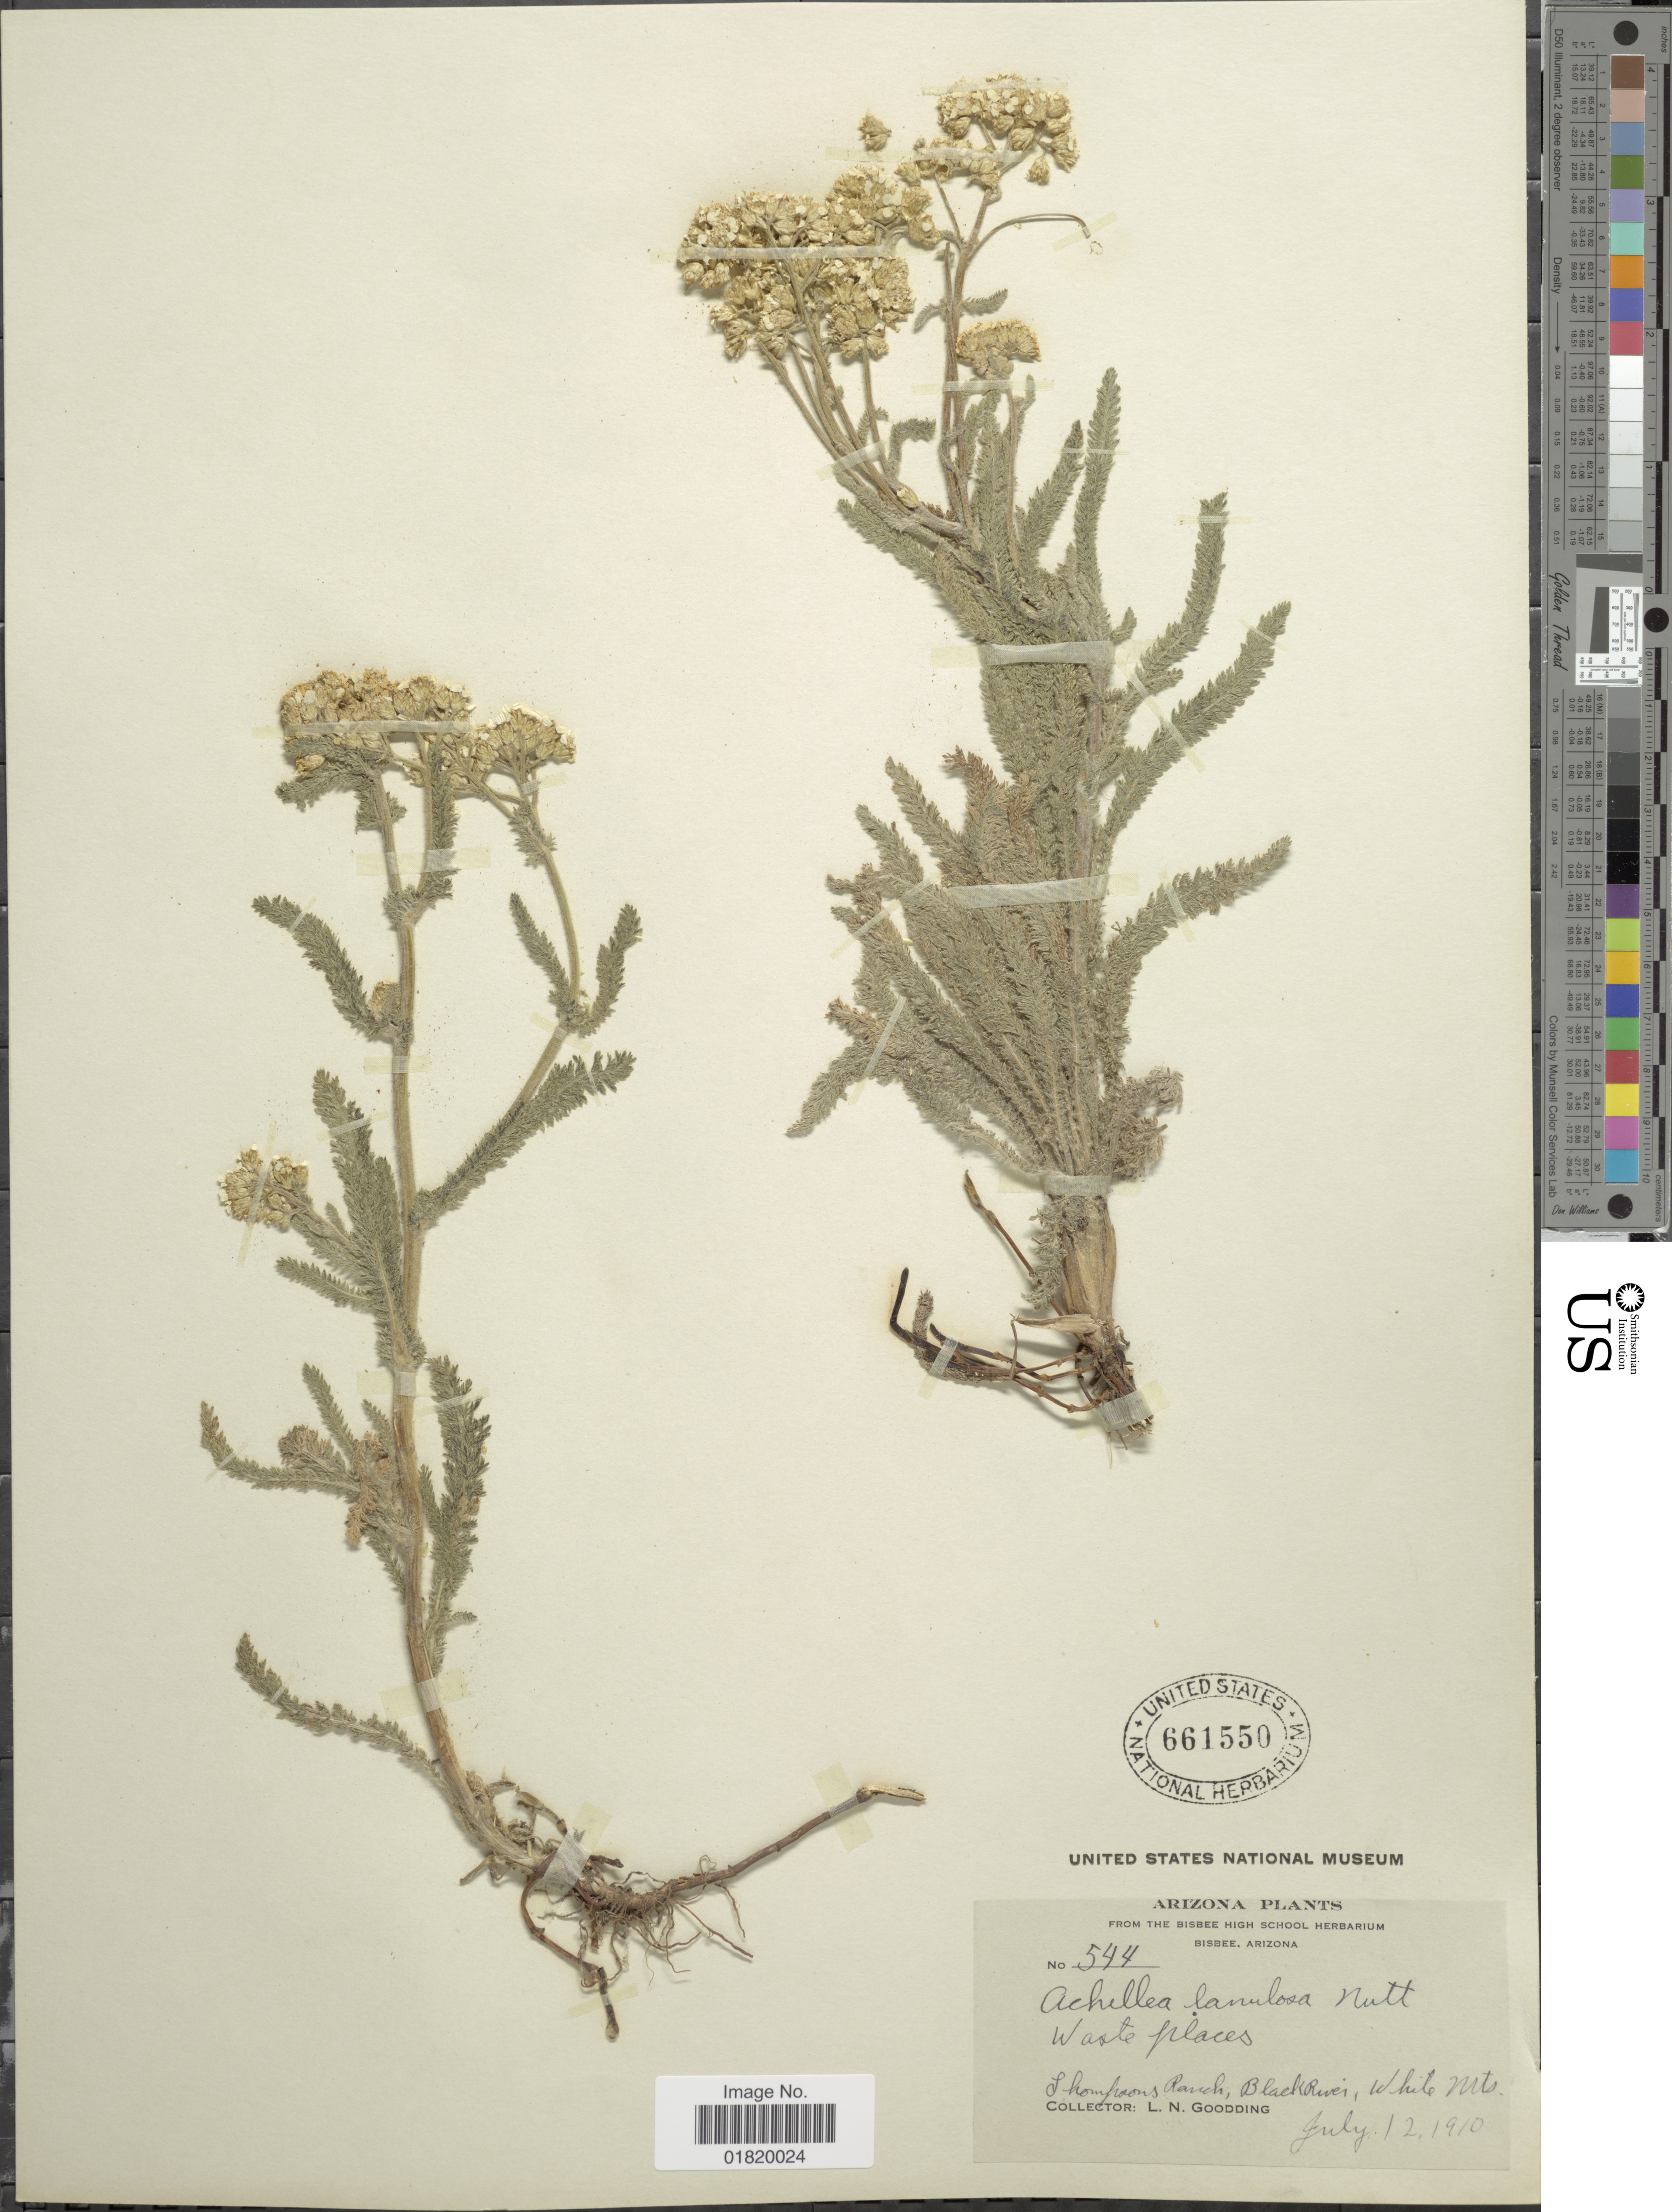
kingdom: Plantae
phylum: Tracheophyta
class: Magnoliopsida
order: Asterales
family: Asteraceae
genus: Achillea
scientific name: Achillea lanulosa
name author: Nutt.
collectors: L. N. Goodding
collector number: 544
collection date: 1910-07-12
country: United States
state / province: Arizona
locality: Thompsons Ranch, Black River, White Mts.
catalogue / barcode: US 661550